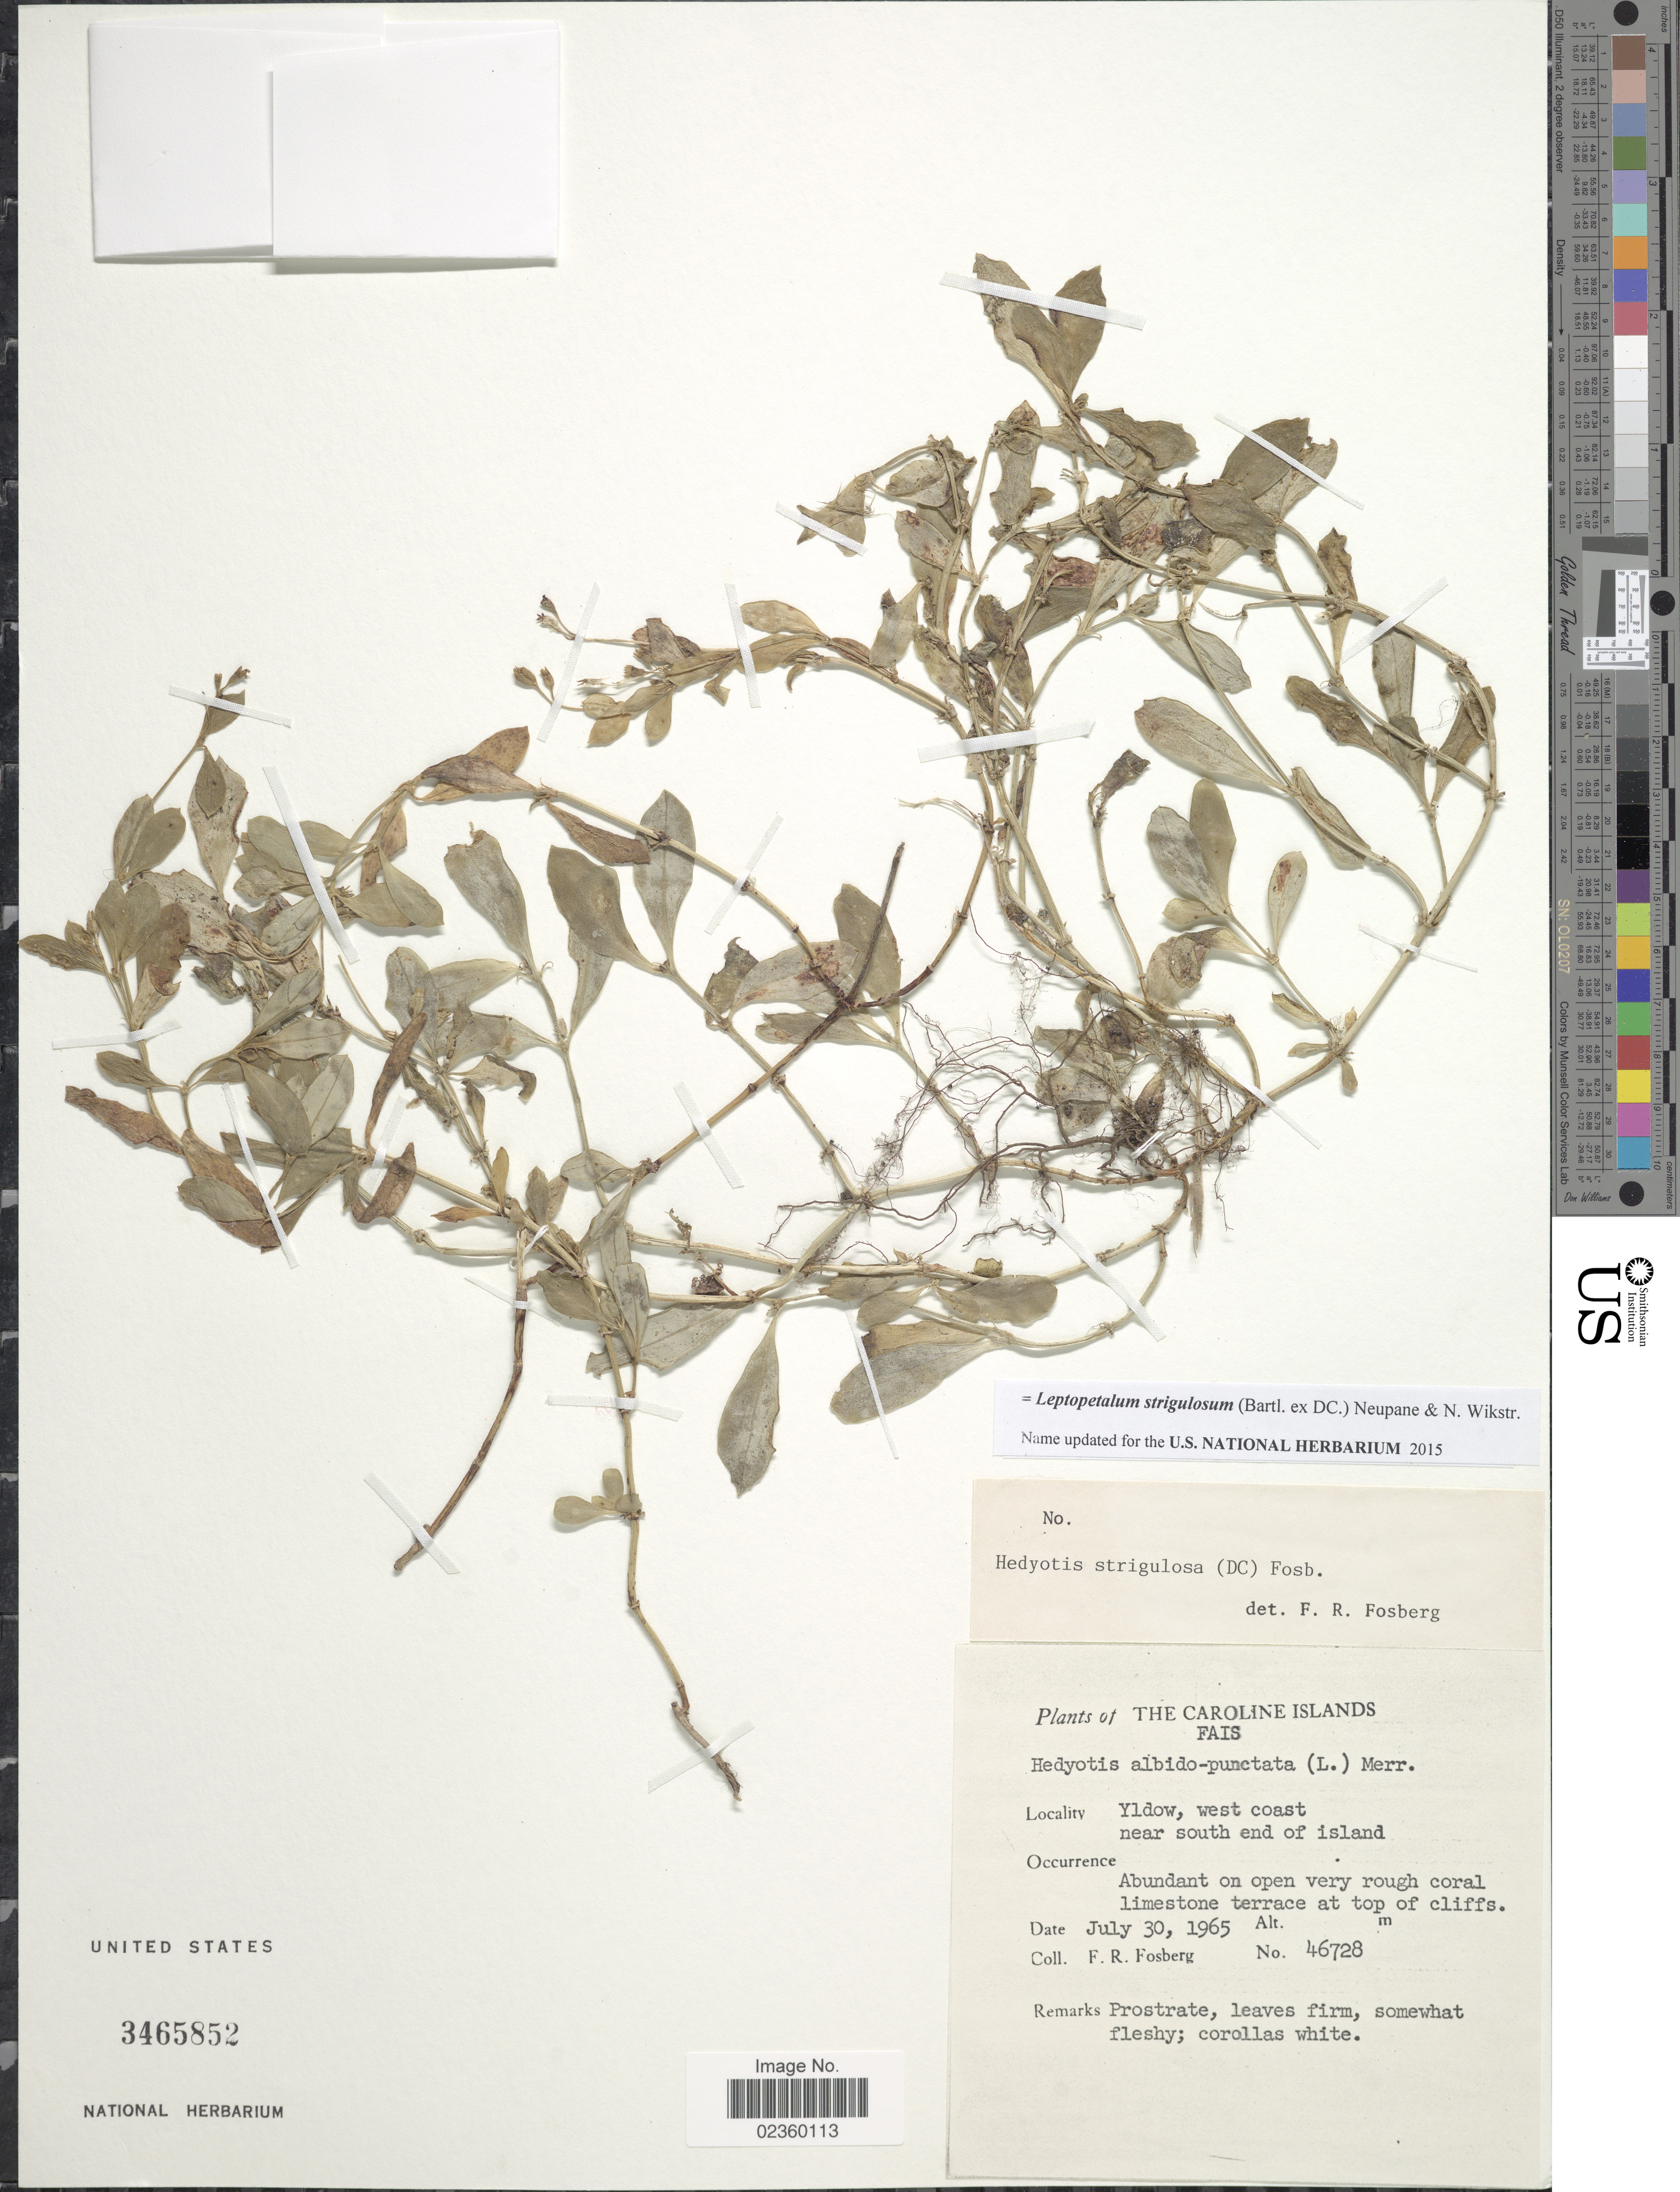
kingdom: Plantae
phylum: Tracheophyta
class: Magnoliopsida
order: Gentianales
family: Rubiaceae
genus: Leptopetalum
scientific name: Leptopetalum strigulosum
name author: (Bartl. ex DC.) Neupane & N. Wikstr.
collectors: F. R. Fosberg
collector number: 46728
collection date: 1965-07-30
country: Micronesia, Federated States of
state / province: Yap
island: Fais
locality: The Caroline Islands, Fais,Yldow, west coast near south end of island. Abundant on open very rough coral limestone terrace at top of cliffs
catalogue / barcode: US 3465852